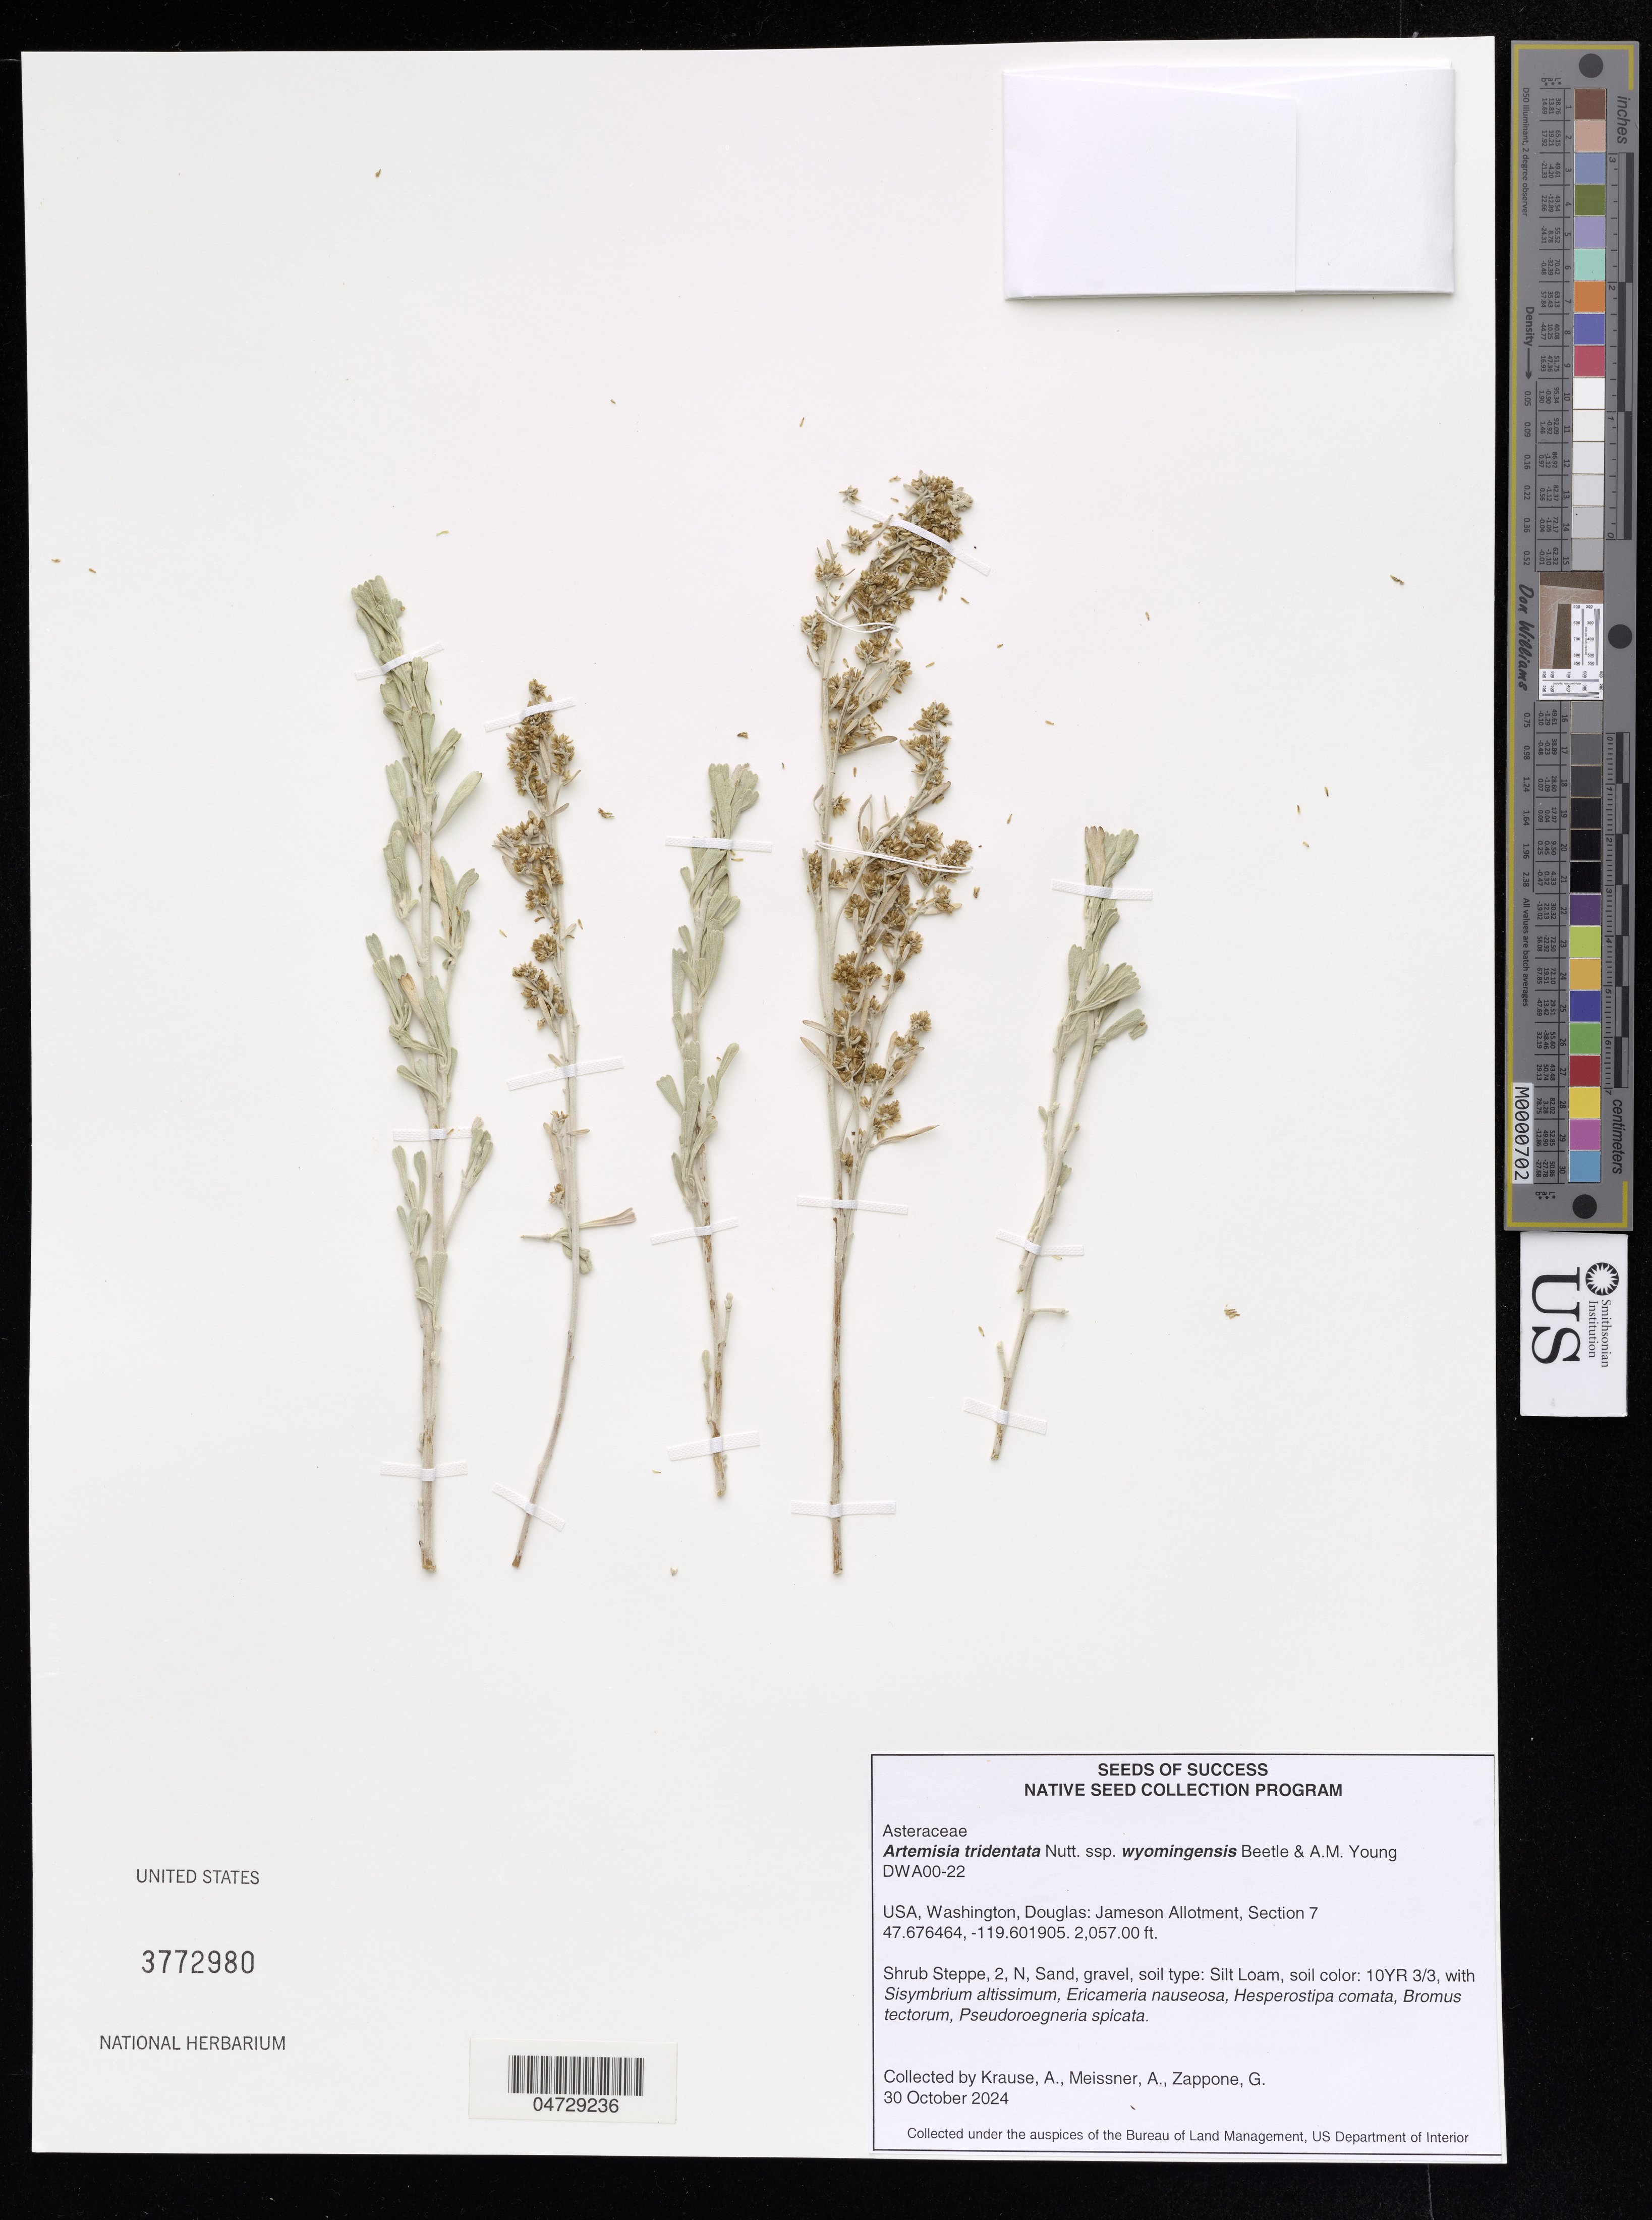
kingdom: Plantae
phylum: Tracheophyta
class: Magnoliopsida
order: Asterales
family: Asteraceae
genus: Artemisia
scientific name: Artemisia tridentata subsp. wyomingensis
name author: (Beetle & A.L. Young) S.L. Welsh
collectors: A. Krause, A. Meissner & G. Zappone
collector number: DWA00-22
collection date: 2024-10-30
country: United States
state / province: Washington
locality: Douglas: Jameson Allotment, Section 7.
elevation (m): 626.97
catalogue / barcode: US 3772980